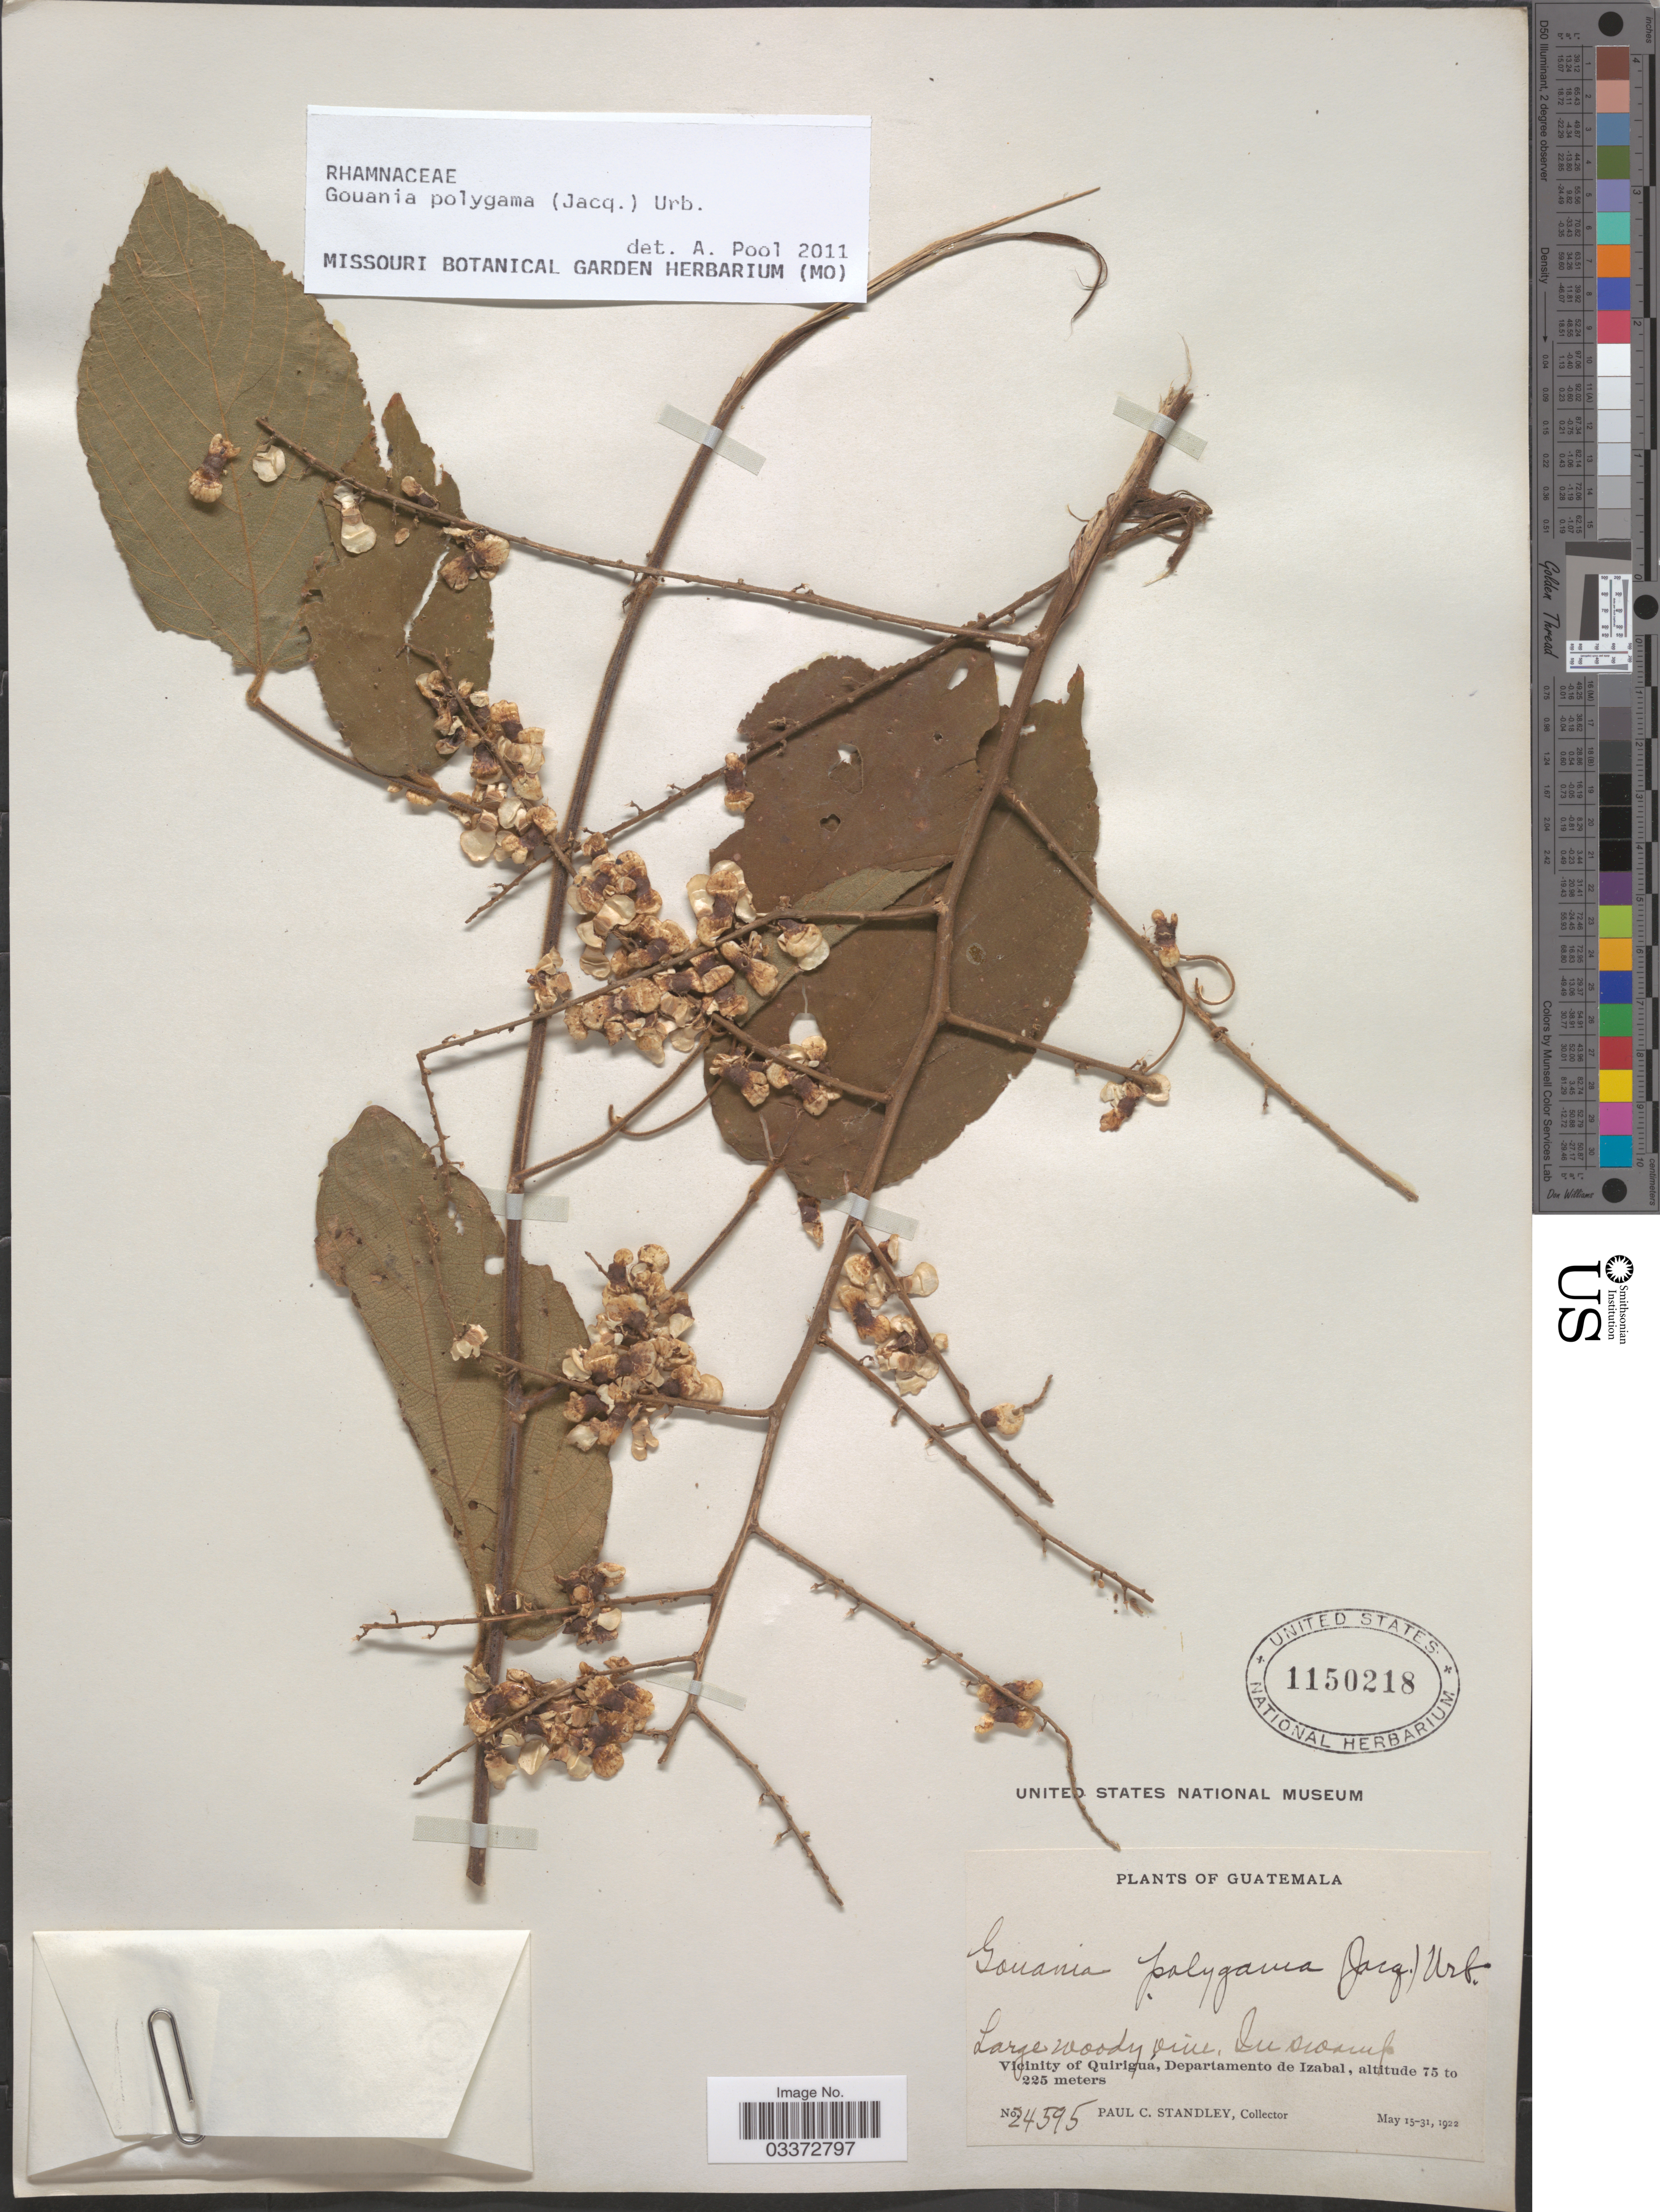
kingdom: Plantae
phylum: Tracheophyta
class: Magnoliopsida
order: Rosales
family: Rhamnaceae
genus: Gouania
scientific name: Gouania polygama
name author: (Jacq.) Urb.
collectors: P. C. Standley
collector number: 24595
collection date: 1922-05-15/1922-05-31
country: Guatemala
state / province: Izabal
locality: Vicinity of Quirigua, Departamento de Izabal.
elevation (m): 75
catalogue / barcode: US 1150218